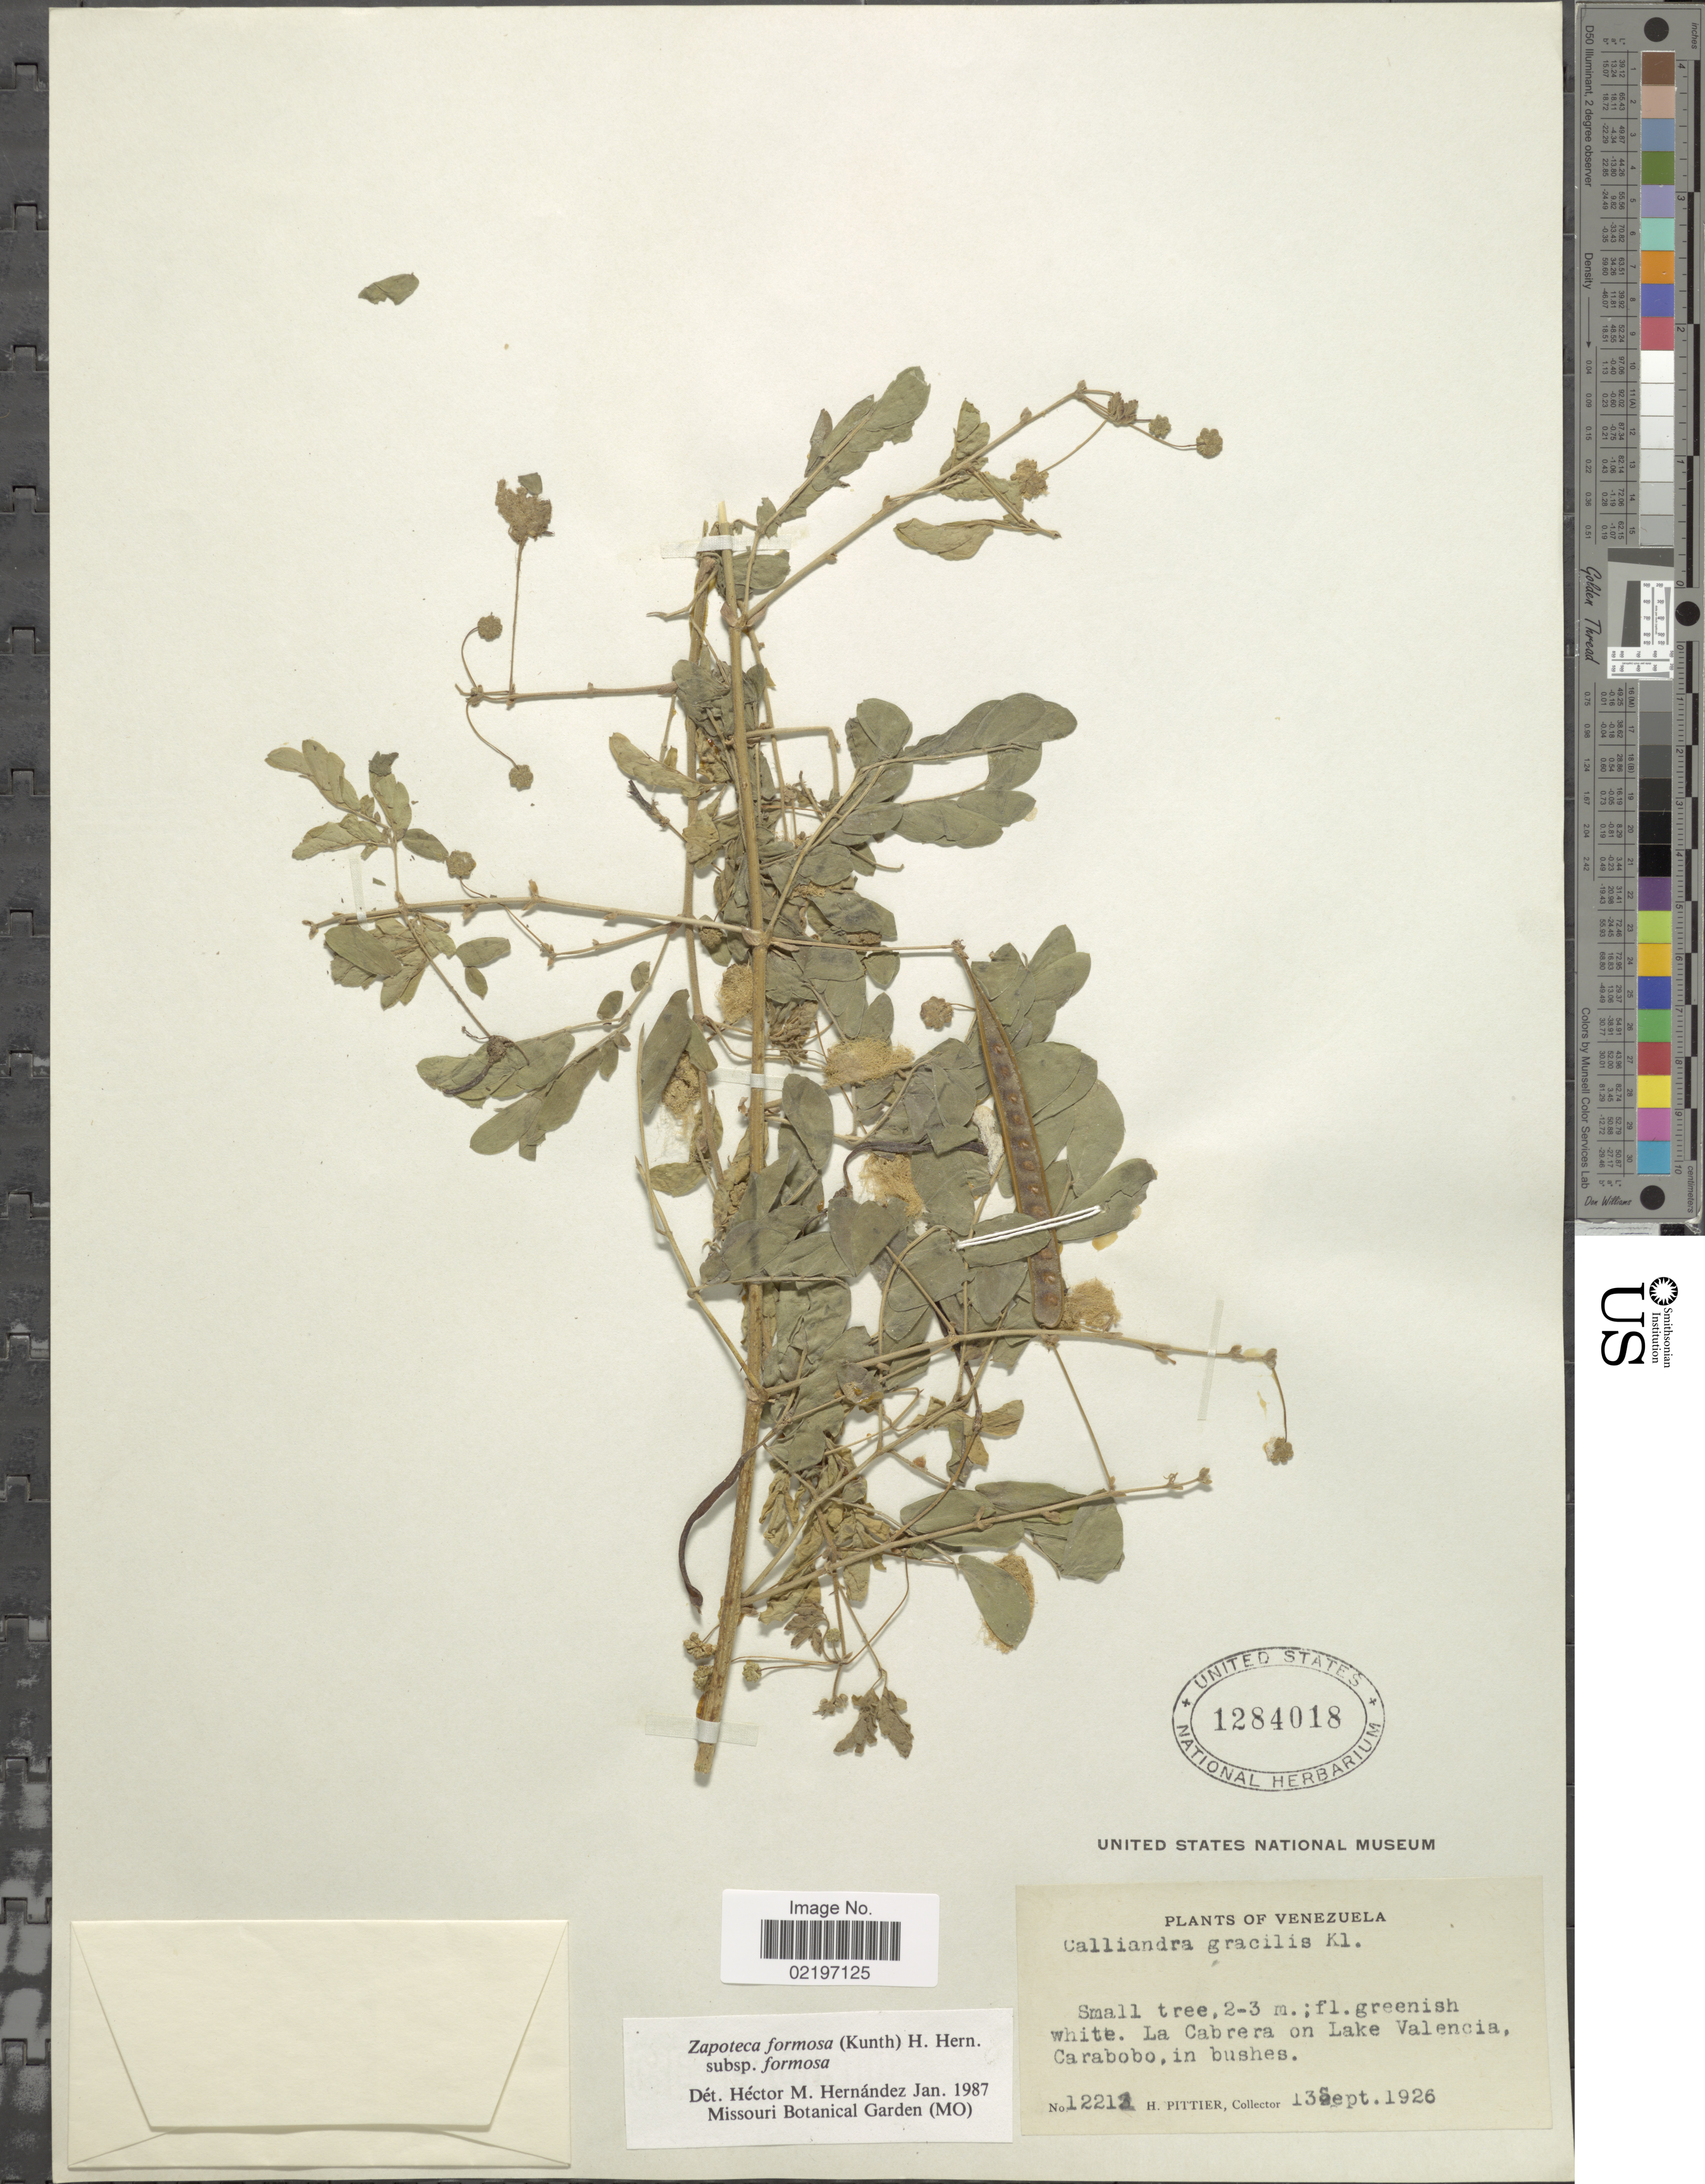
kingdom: Plantae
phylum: Tracheophyta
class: Magnoliopsida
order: Fabales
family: Fabaceae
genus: Zapoteca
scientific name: Zapoteca formosa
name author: (Kunth) H.M. Hern.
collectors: H. F. Pittier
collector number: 12212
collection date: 1926-09-13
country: Venezuela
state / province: Carabobo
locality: La Cabrera on Lake Valencia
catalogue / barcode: US 1284018